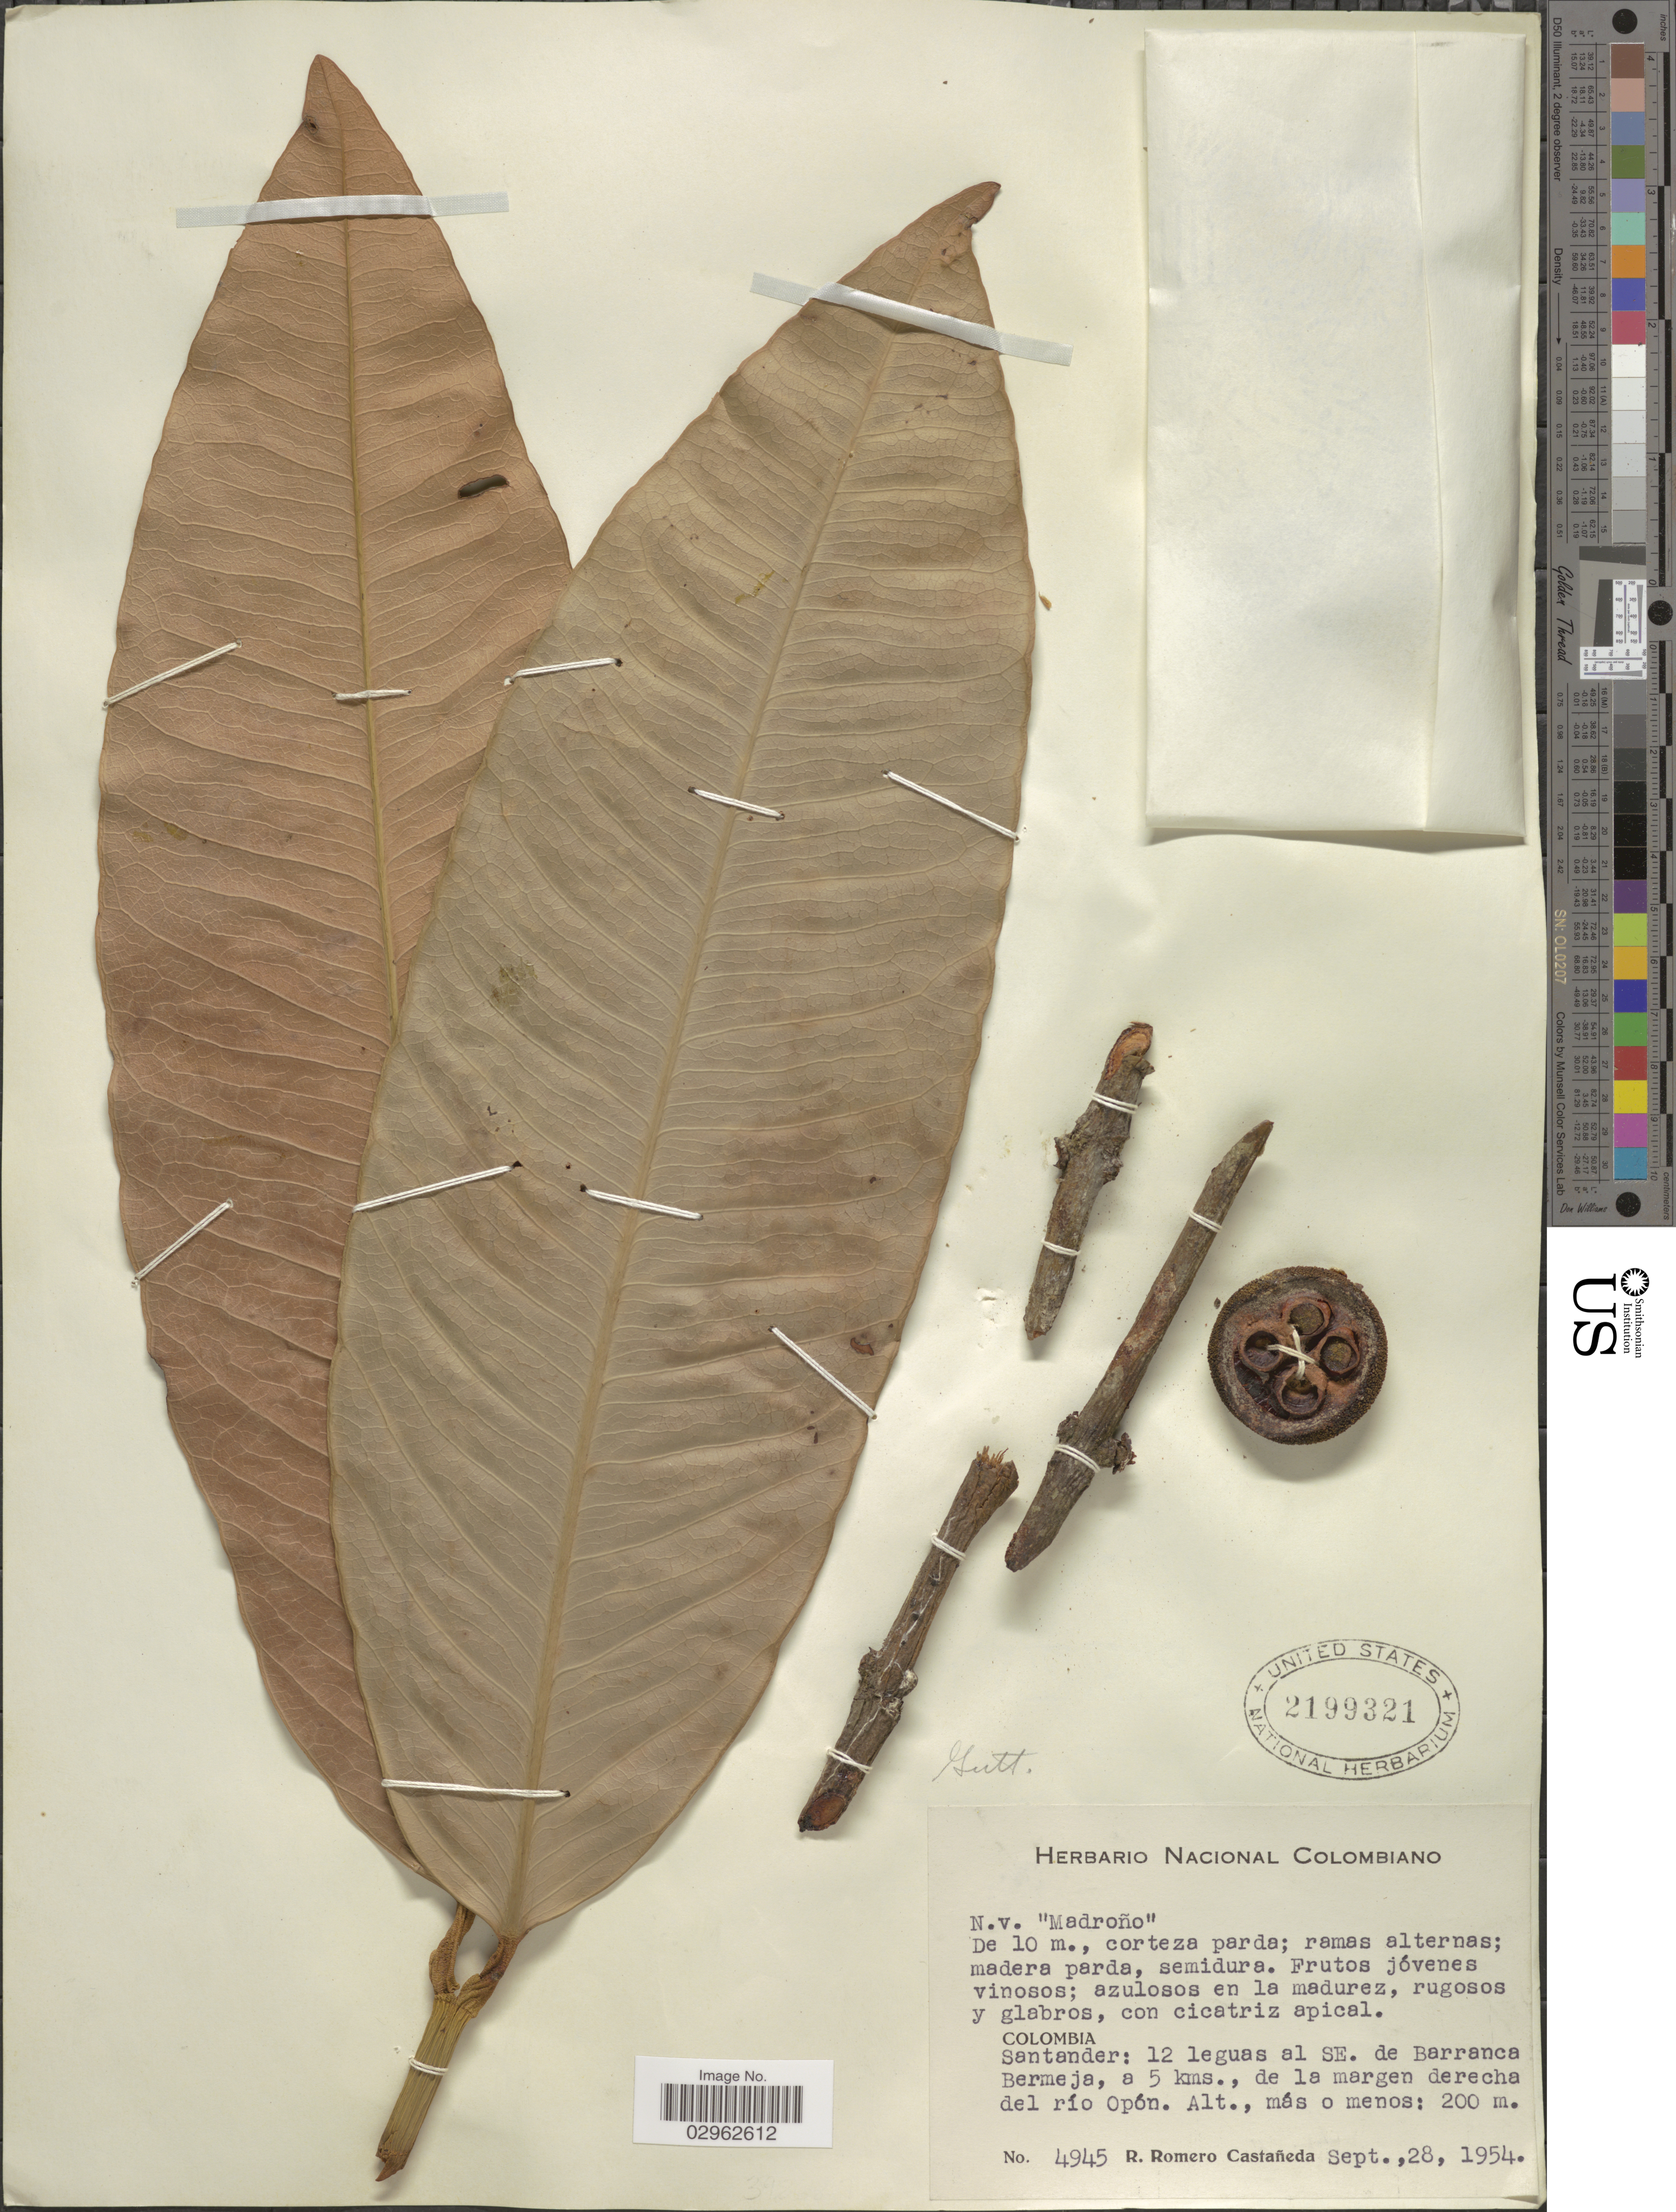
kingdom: Plantae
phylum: Tracheophyta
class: Magnoliopsida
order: Malpighiales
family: Clusiaceae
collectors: R. Romero Castañeda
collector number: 4945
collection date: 1954-09-28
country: Colombia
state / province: Santander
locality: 12 leguas al SE. de Barranca Bermeja, a 5 kms., de la margen derecha del río Opón.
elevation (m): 200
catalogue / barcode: US 2199321